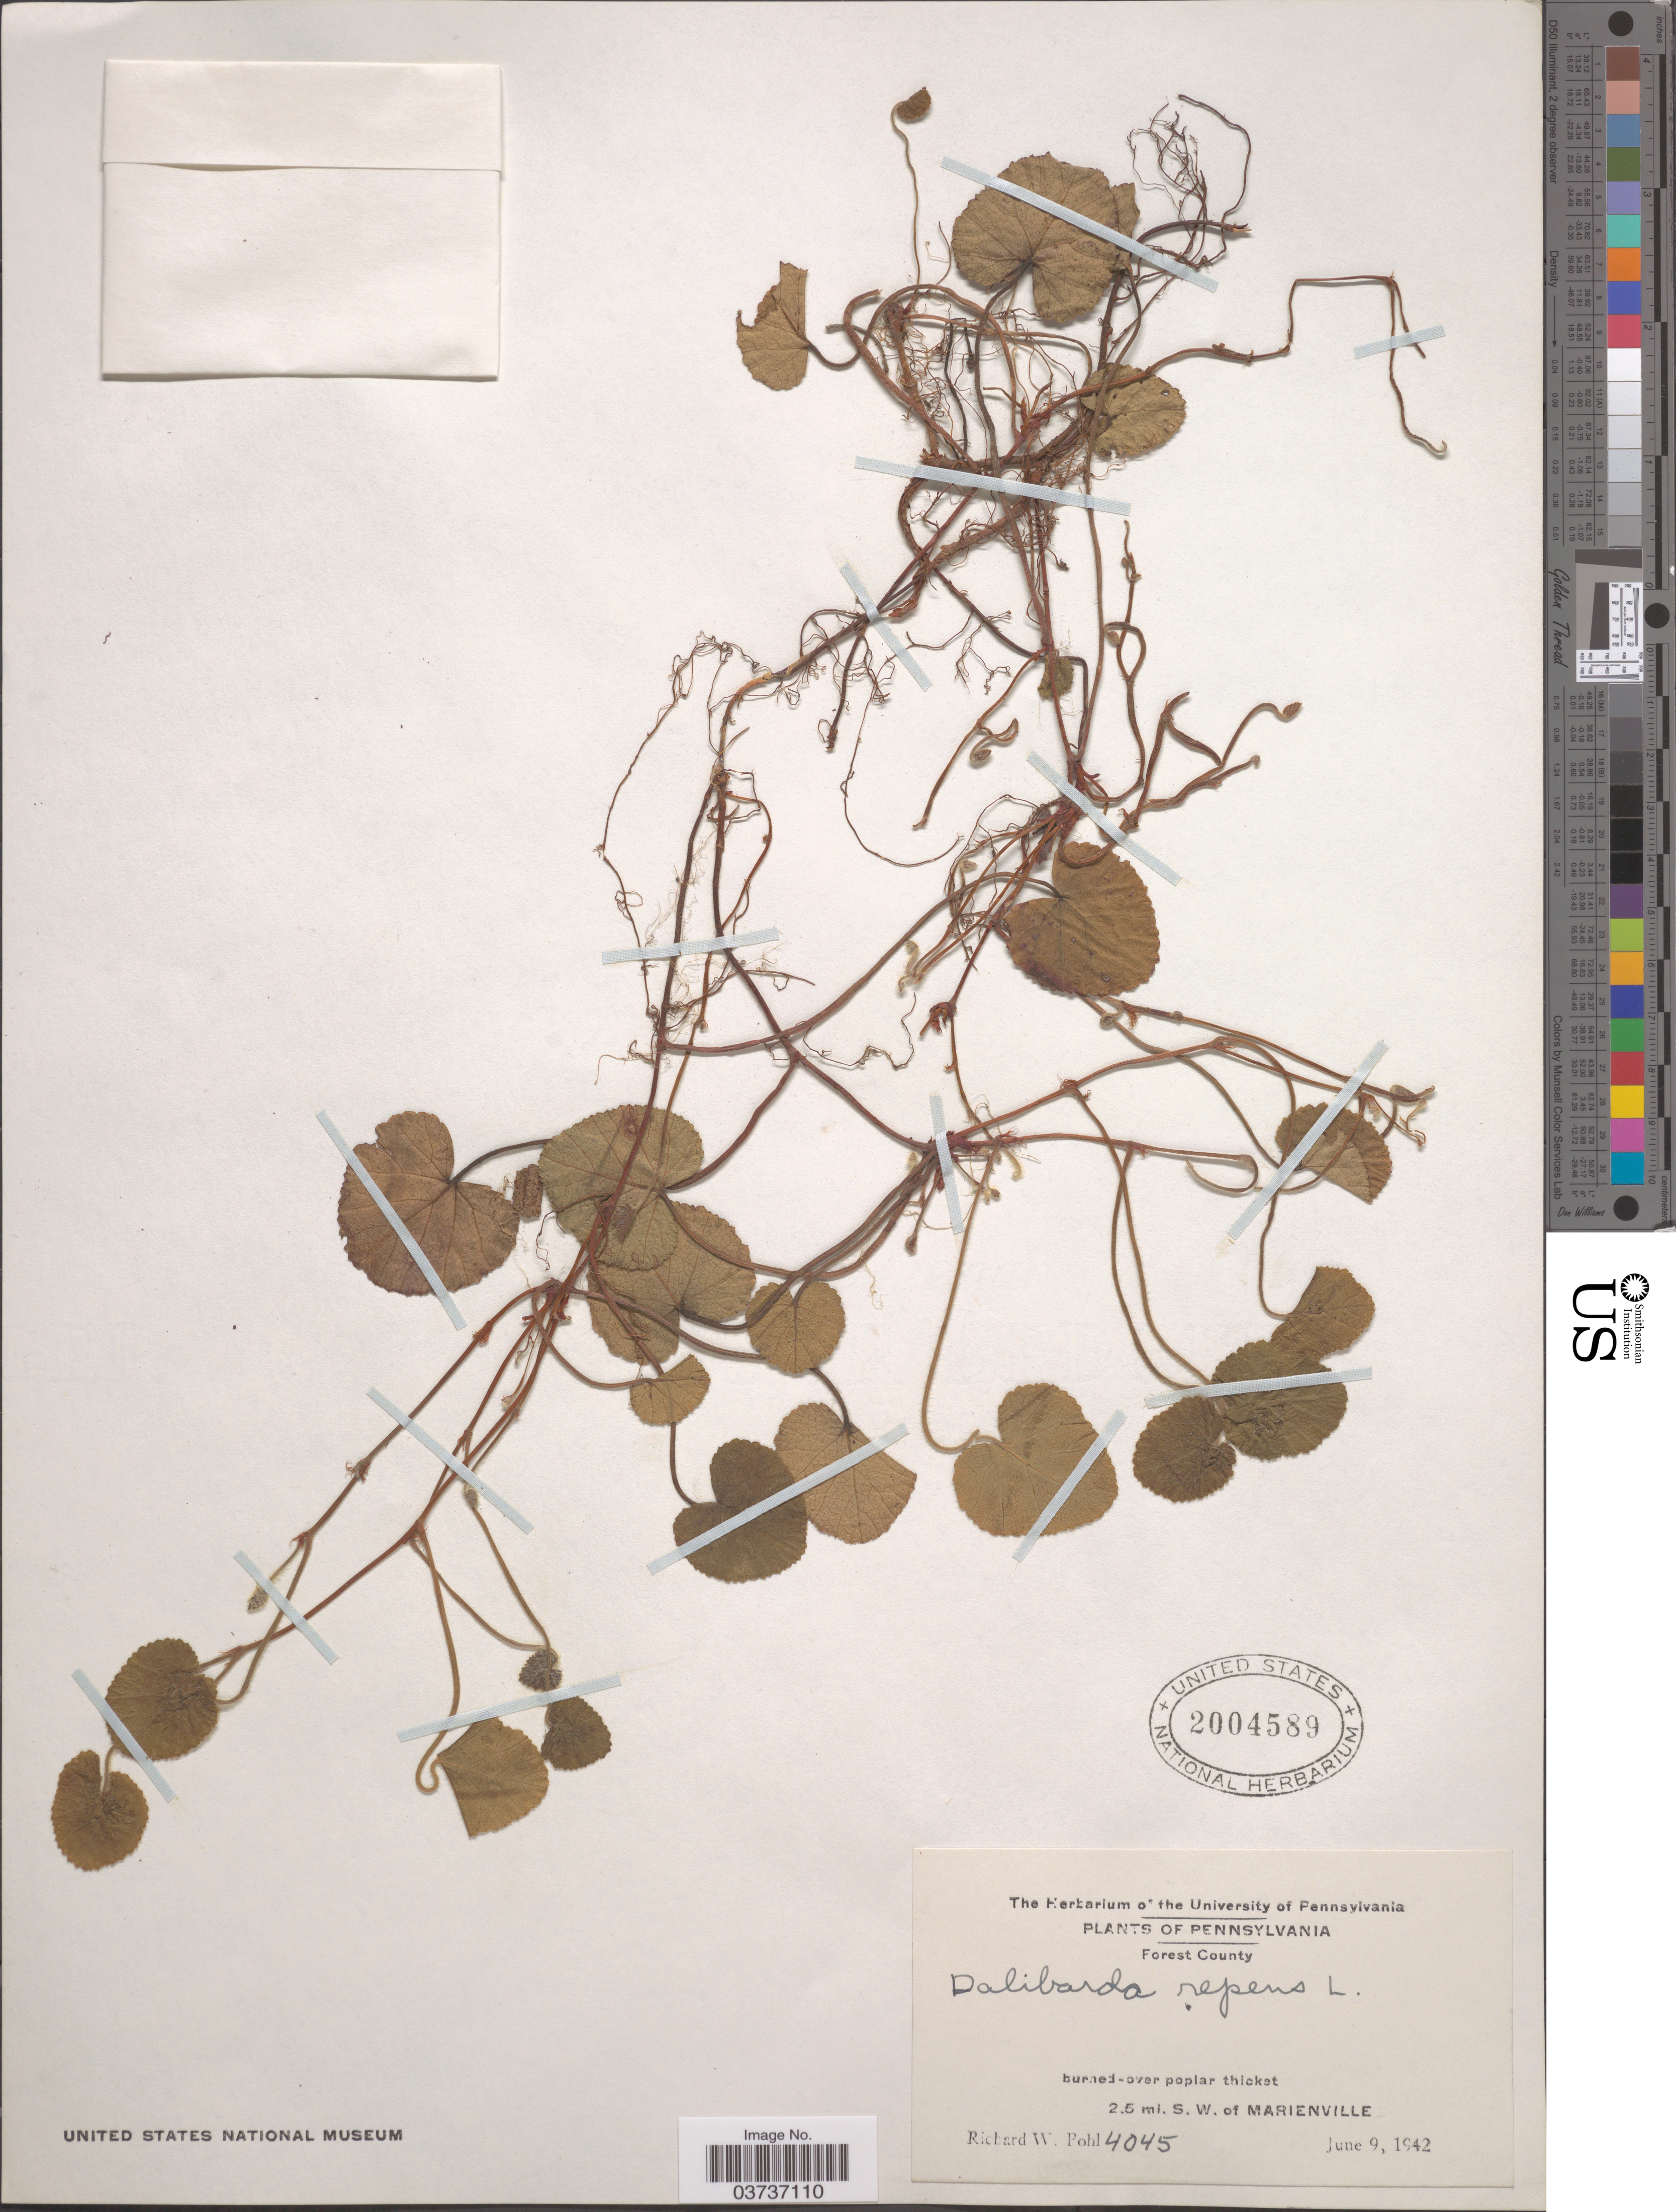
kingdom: Plantae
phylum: Tracheophyta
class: Magnoliopsida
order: Rosales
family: Rosaceae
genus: Dalibarda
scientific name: Dalibarda repens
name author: L.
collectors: R. W. Pohl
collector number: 4045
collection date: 1942-06-09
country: United States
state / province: Pennsylvania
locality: Forest County. 2.5 mi. S. W. of Marienville.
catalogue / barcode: US 2004589